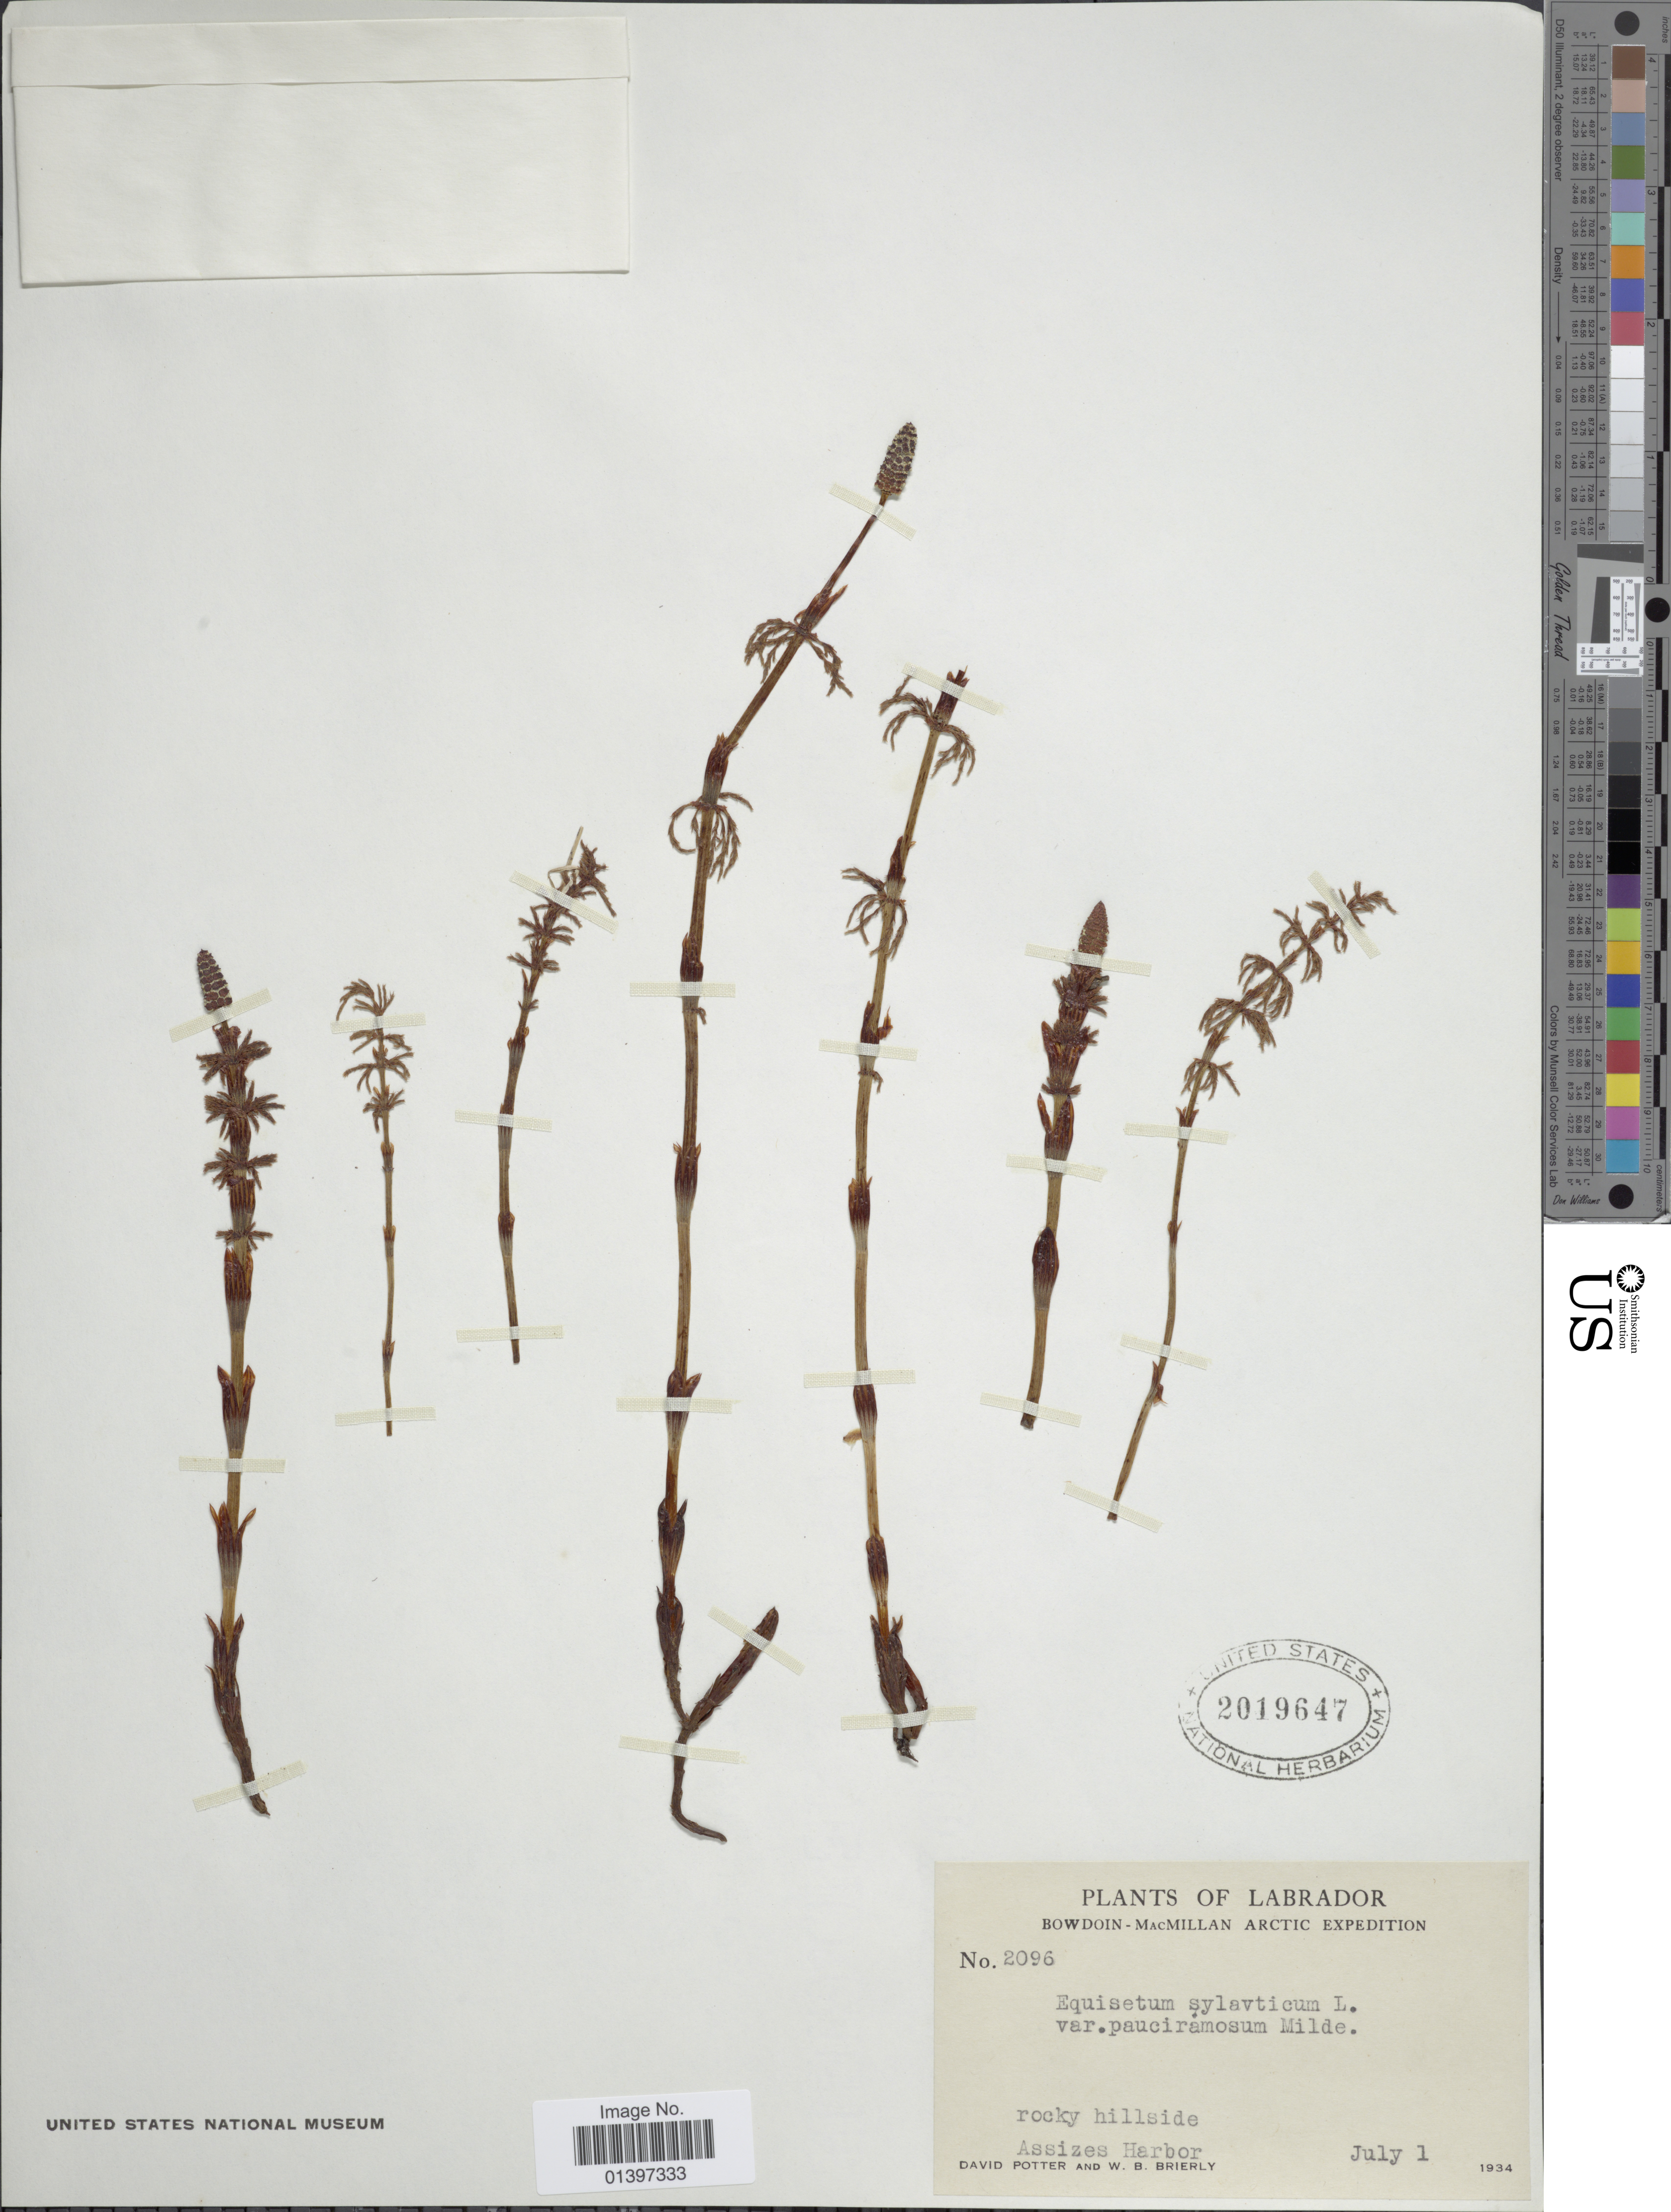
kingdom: Plantae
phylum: Tracheophyta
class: Polypodiopsida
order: Equisetales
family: Equisetaceae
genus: Equisetum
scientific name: Equisetum sylvaticum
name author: L.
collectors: D. Potter & W. Brierly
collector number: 2096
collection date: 1934-07-01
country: Canada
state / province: Newfoundland and Labrador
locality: Labrador, Rocky hillside, Assizes Harbor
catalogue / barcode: US 2019647